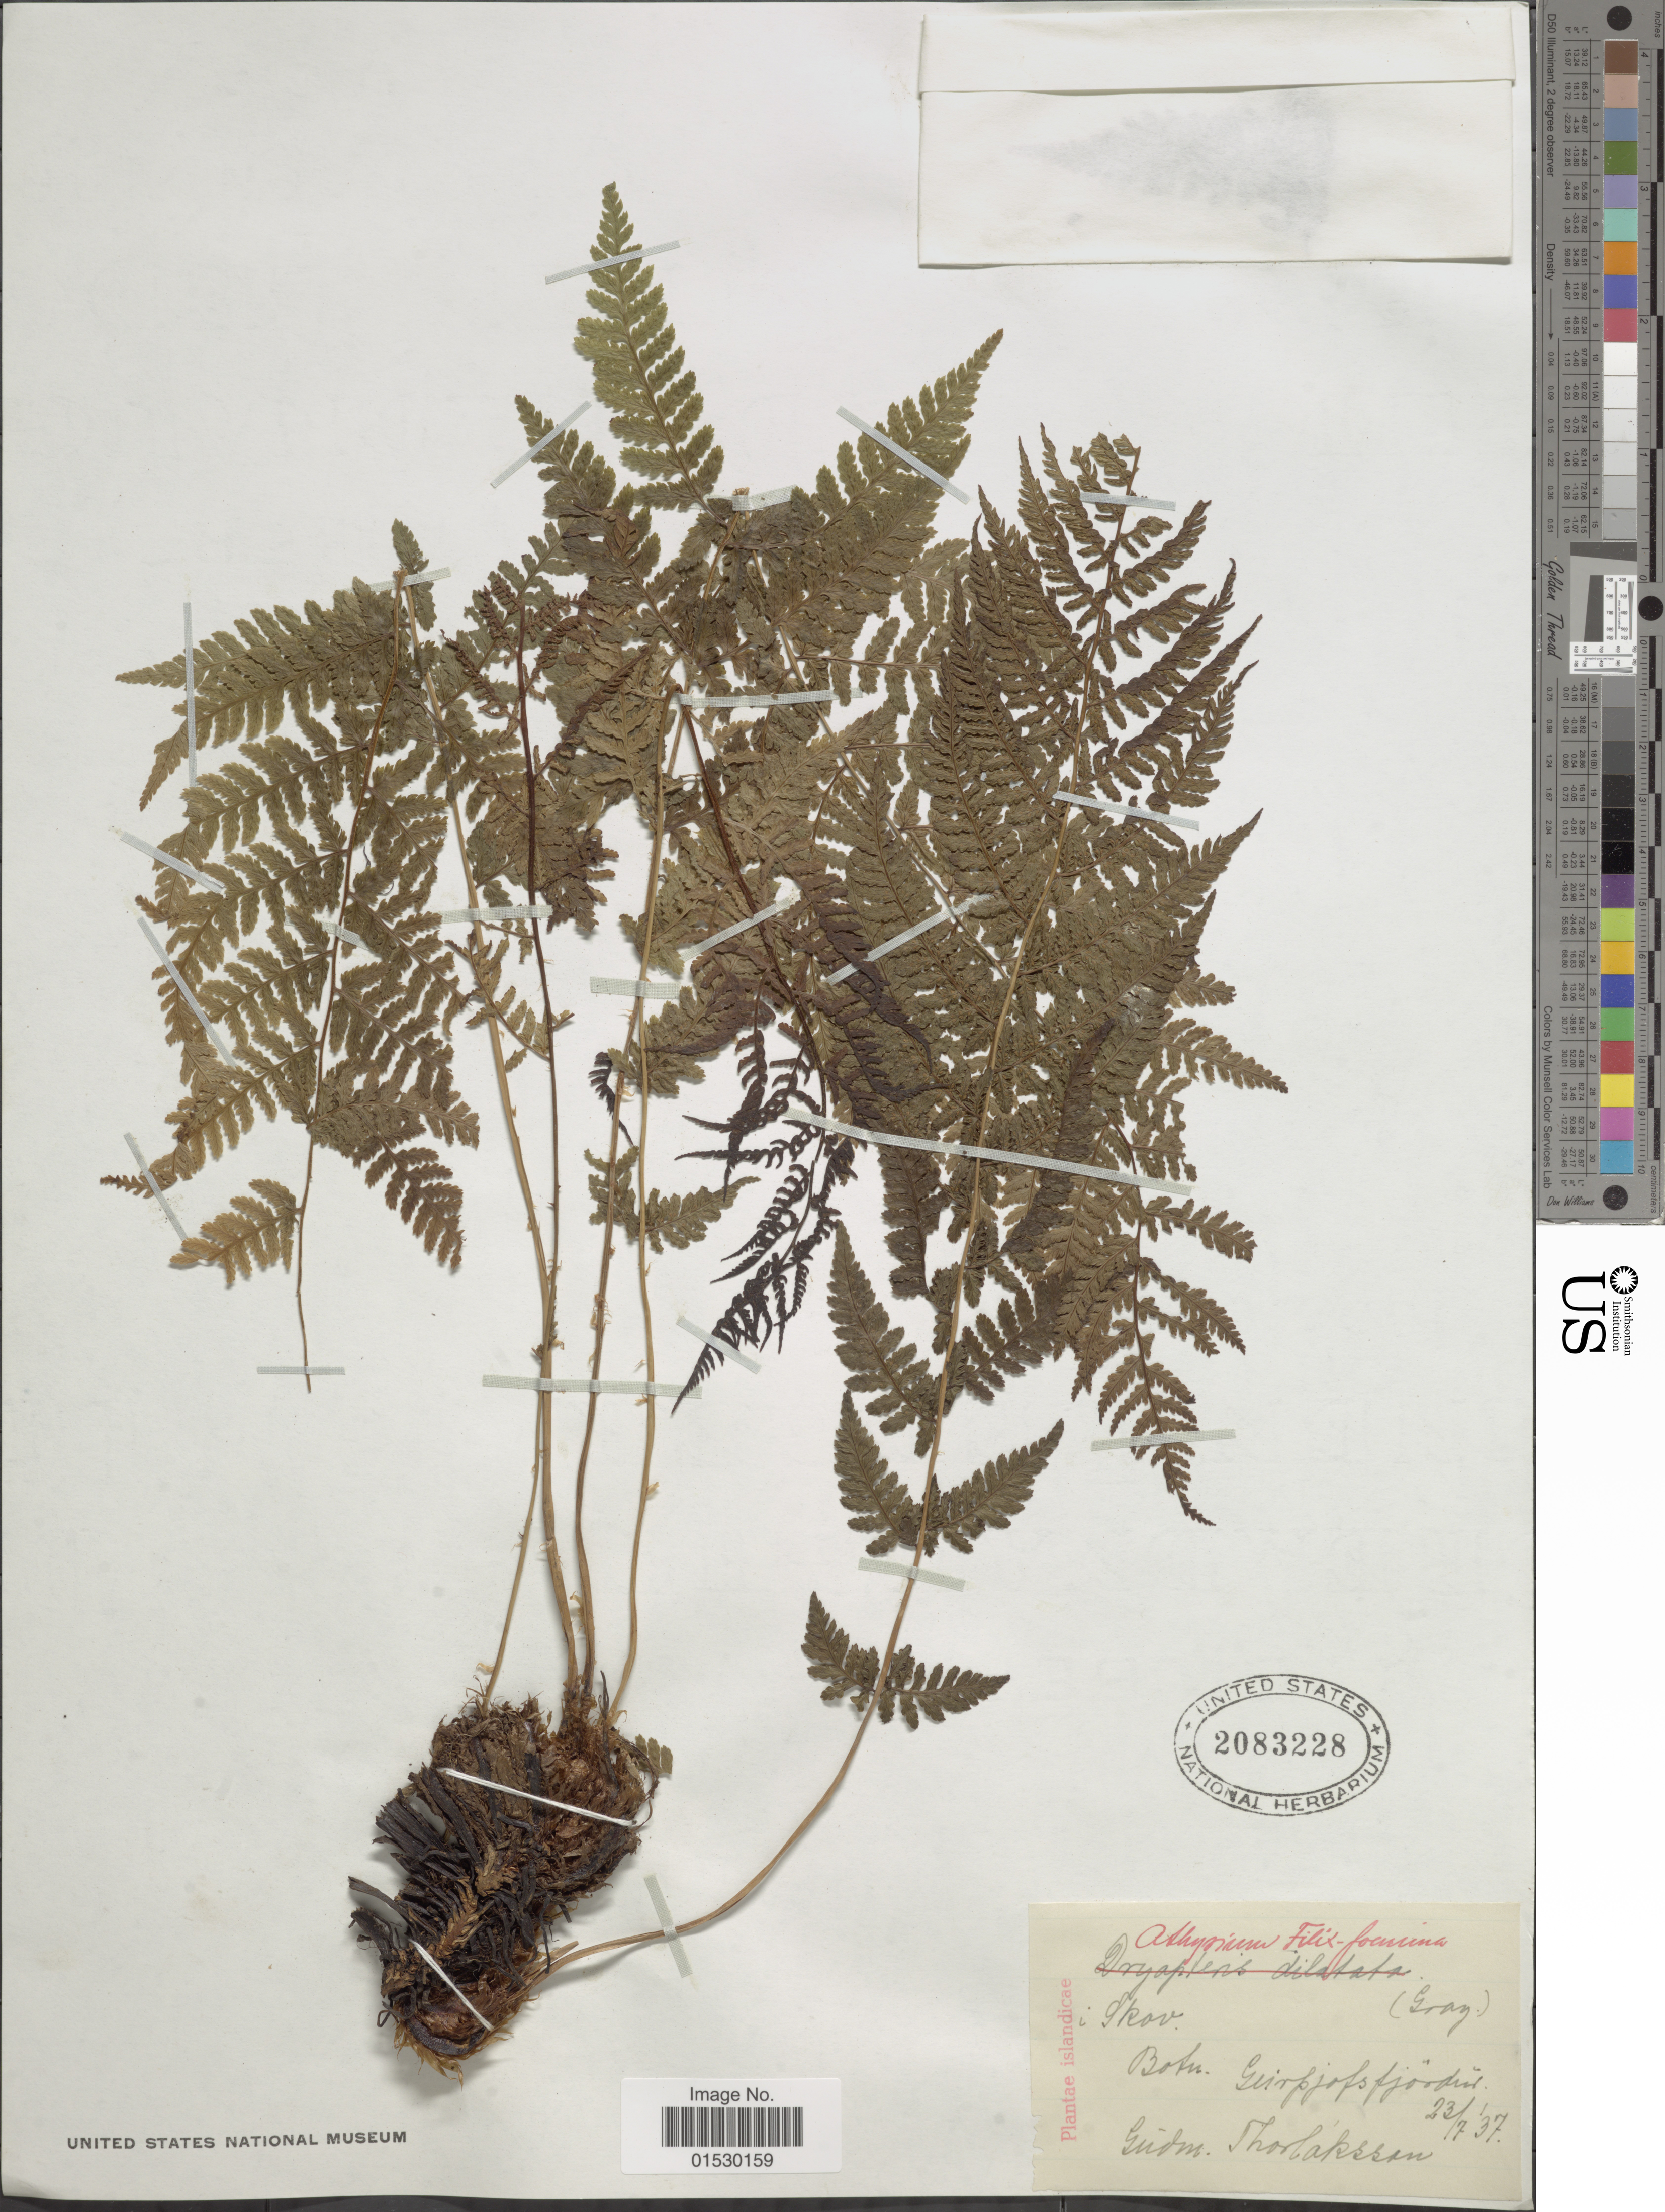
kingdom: Plantae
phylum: Tracheophyta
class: Polypodiopsida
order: Polypodiales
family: Athyriaceae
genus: Athyrium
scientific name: Athyrium filix-femina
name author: (L.) Roth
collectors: G. Thorlaksson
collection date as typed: Transcribed d/m/y: 23/7/37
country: Iceland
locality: Botn. [Foreign script]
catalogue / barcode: US 2083228